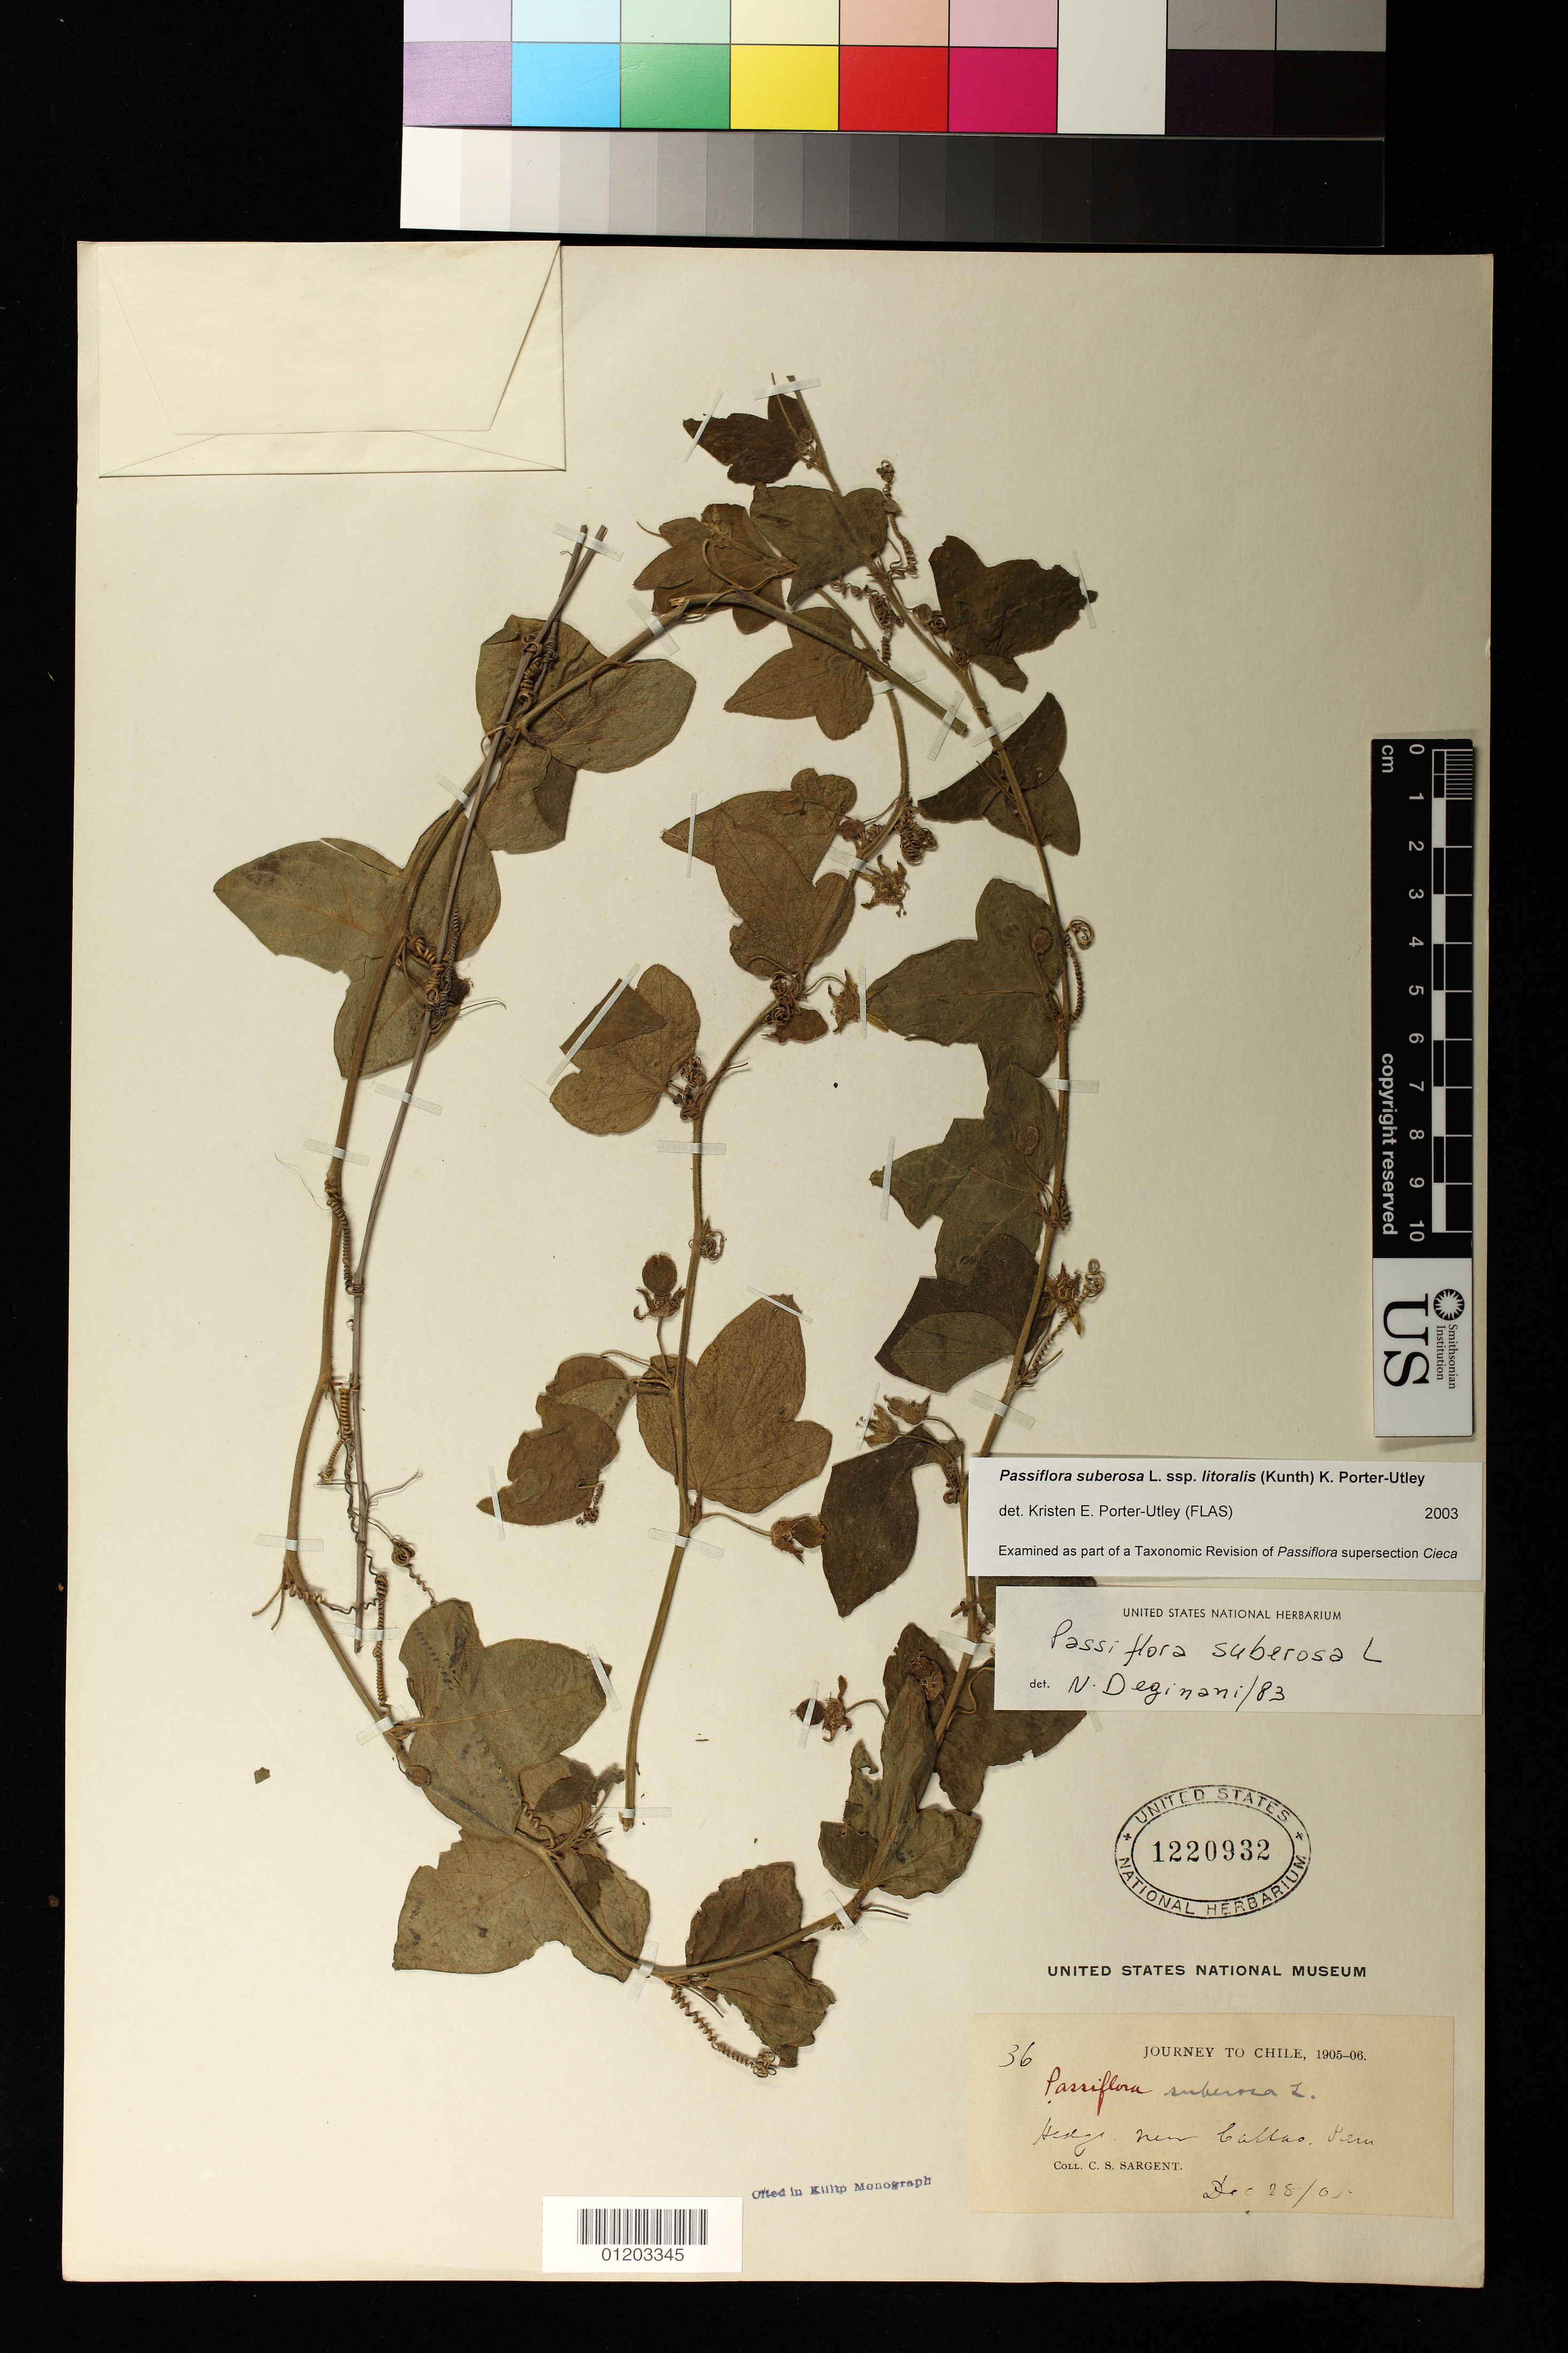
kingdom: Plantae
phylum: Tracheophyta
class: Magnoliopsida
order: Malpighiales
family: Passifloraceae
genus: Passiflora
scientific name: Passiflora suberosa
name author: L.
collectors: C. S. Sargent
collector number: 36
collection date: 1905-12-28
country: Peru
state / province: Callao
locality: near Callao.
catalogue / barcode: US 1220932